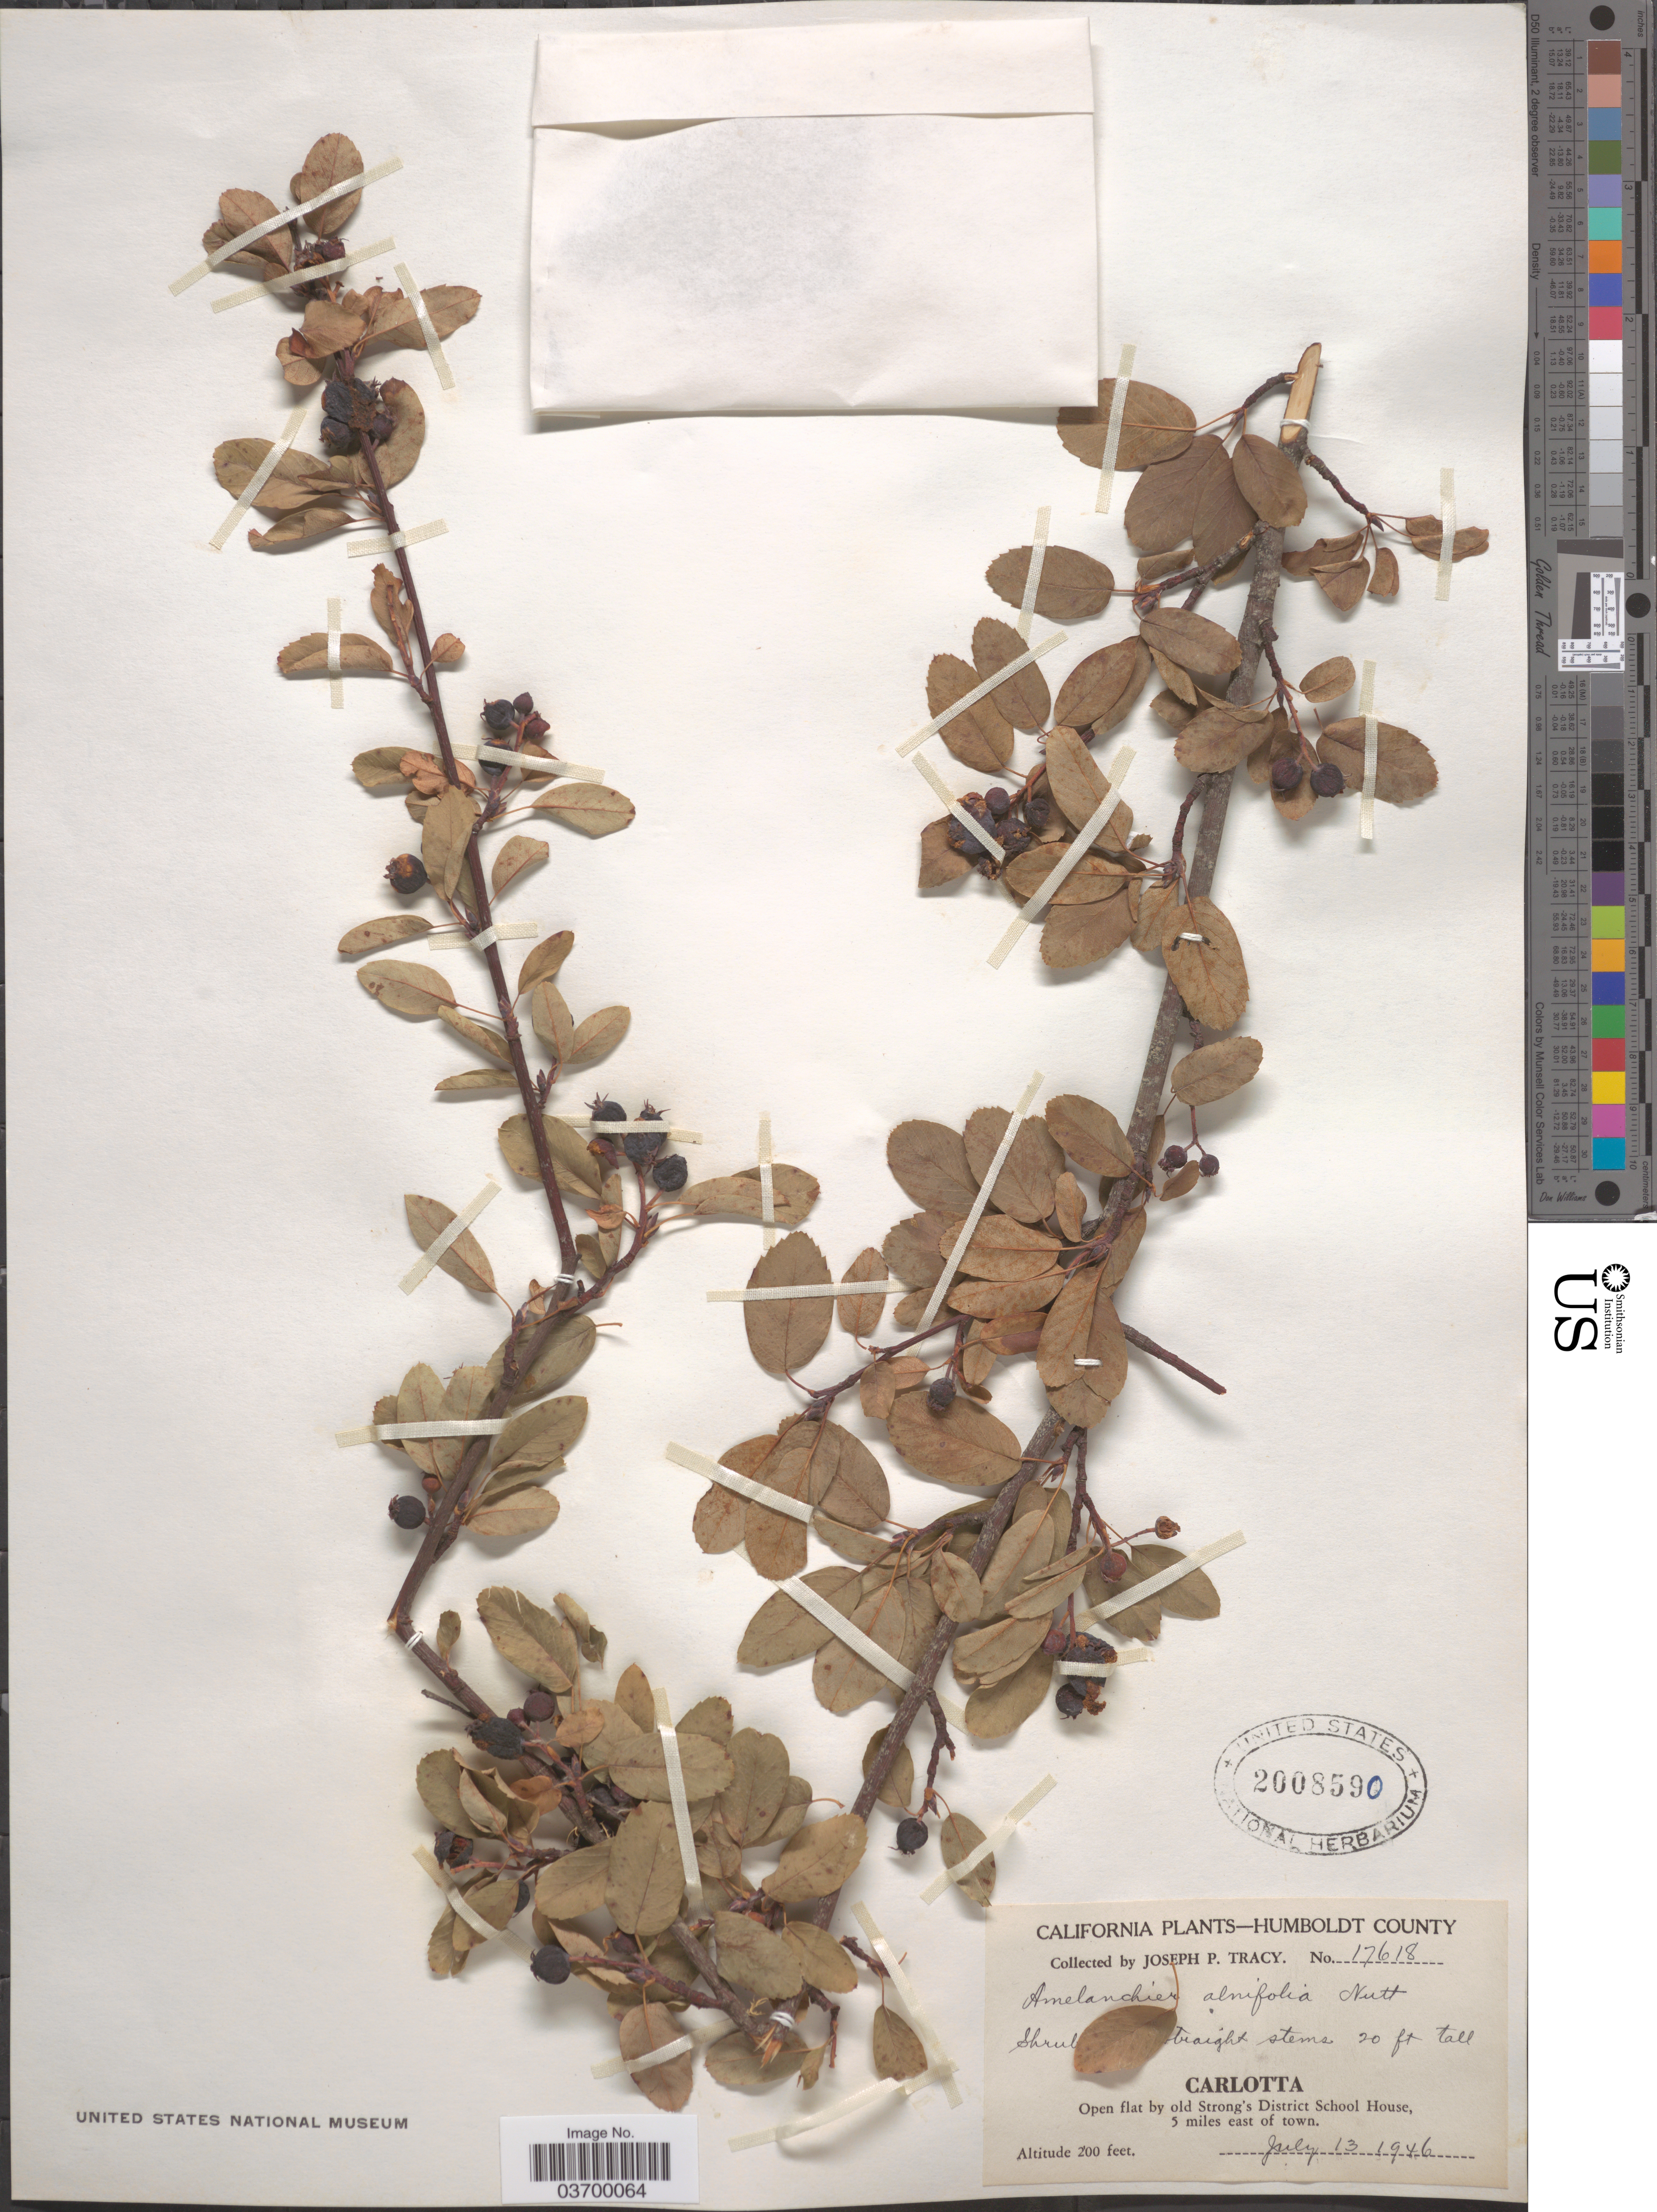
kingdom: Plantae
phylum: Tracheophyta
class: Magnoliopsida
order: Rosales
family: Rosaceae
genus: Amelanchier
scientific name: Amelanchier alnifolia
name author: (Nutt.) Nutt. ex M. Roem.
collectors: J. Tracy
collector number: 17618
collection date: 1946-07-13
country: United States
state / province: California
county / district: Humboldt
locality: Humboldt County. Carlotta. Open flat by old Strong's District School House, 5 miles east of town.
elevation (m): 61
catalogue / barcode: US 2008590